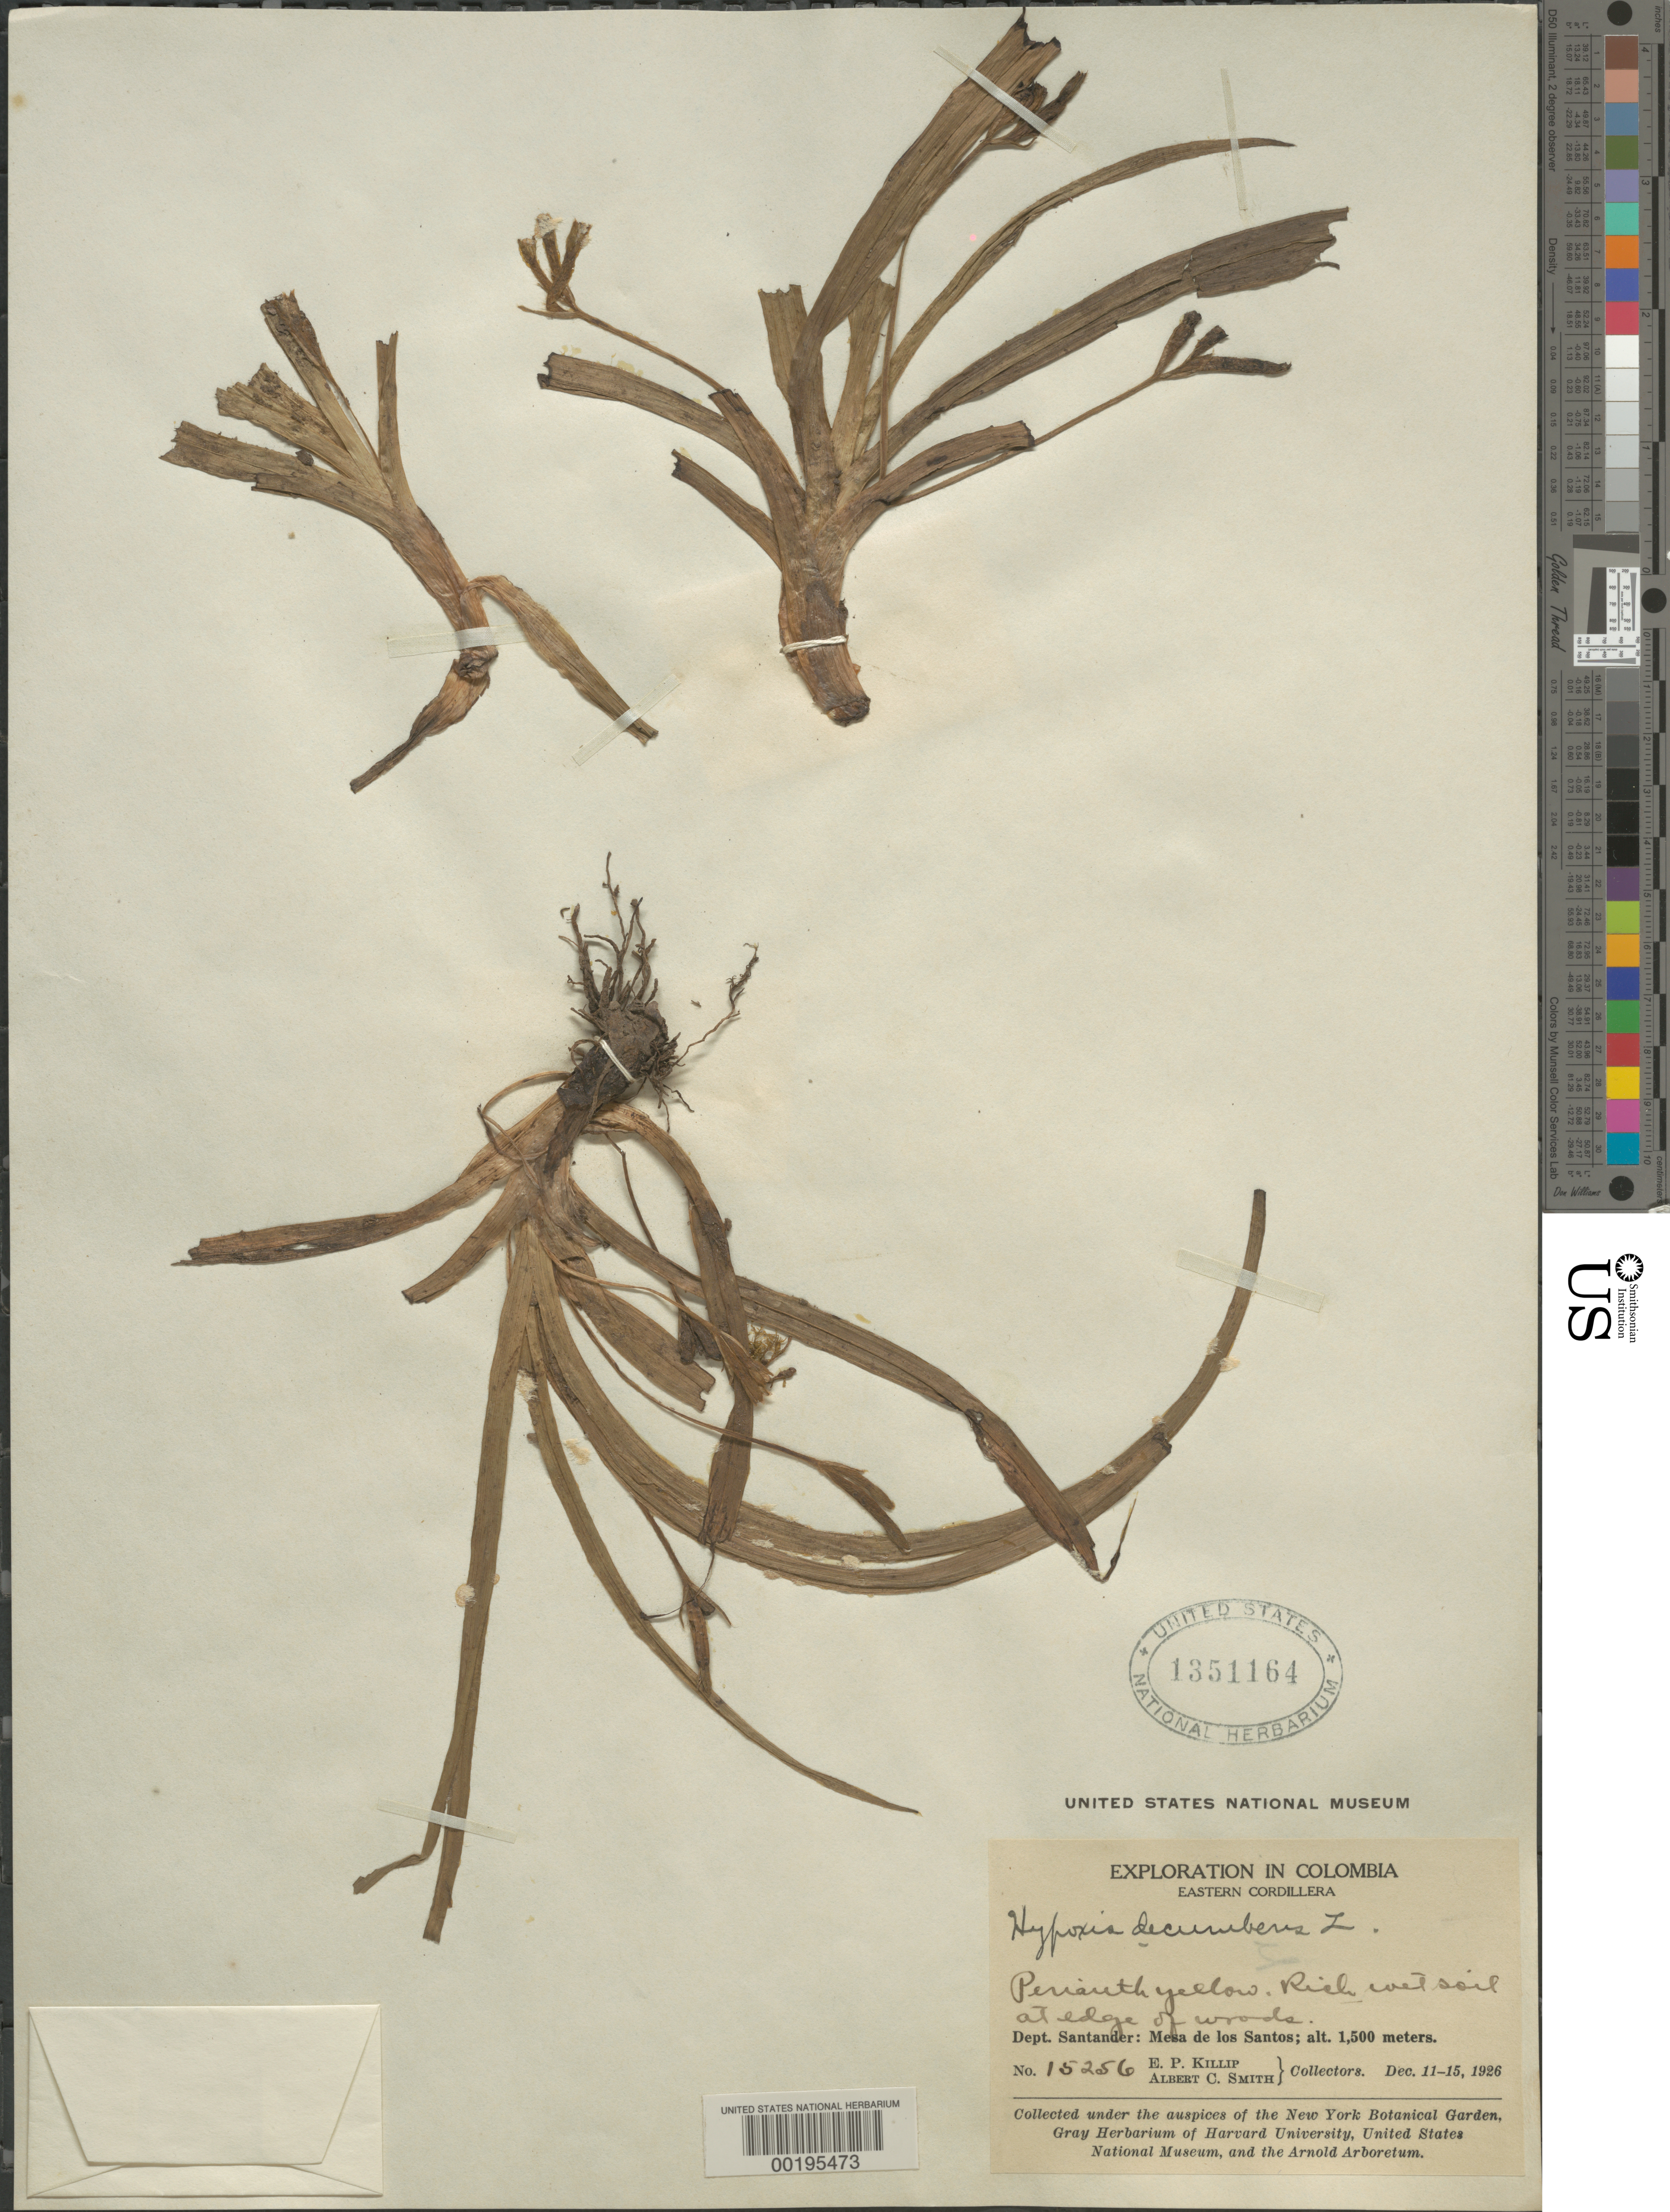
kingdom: Plantae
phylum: Tracheophyta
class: Liliopsida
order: Asparagales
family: Hypoxidaceae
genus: Hypoxis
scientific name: Hypoxis decumbens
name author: L.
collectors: E. P. Killip & A. C. Smith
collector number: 15256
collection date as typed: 11 Dec 1926 to 15 Dec 1926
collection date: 1926-12-11/1926-12-15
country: Colombia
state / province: Santander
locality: Mesa de Los Santos.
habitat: Rich wet soil at edge of woods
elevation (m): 1500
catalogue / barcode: US 1351164